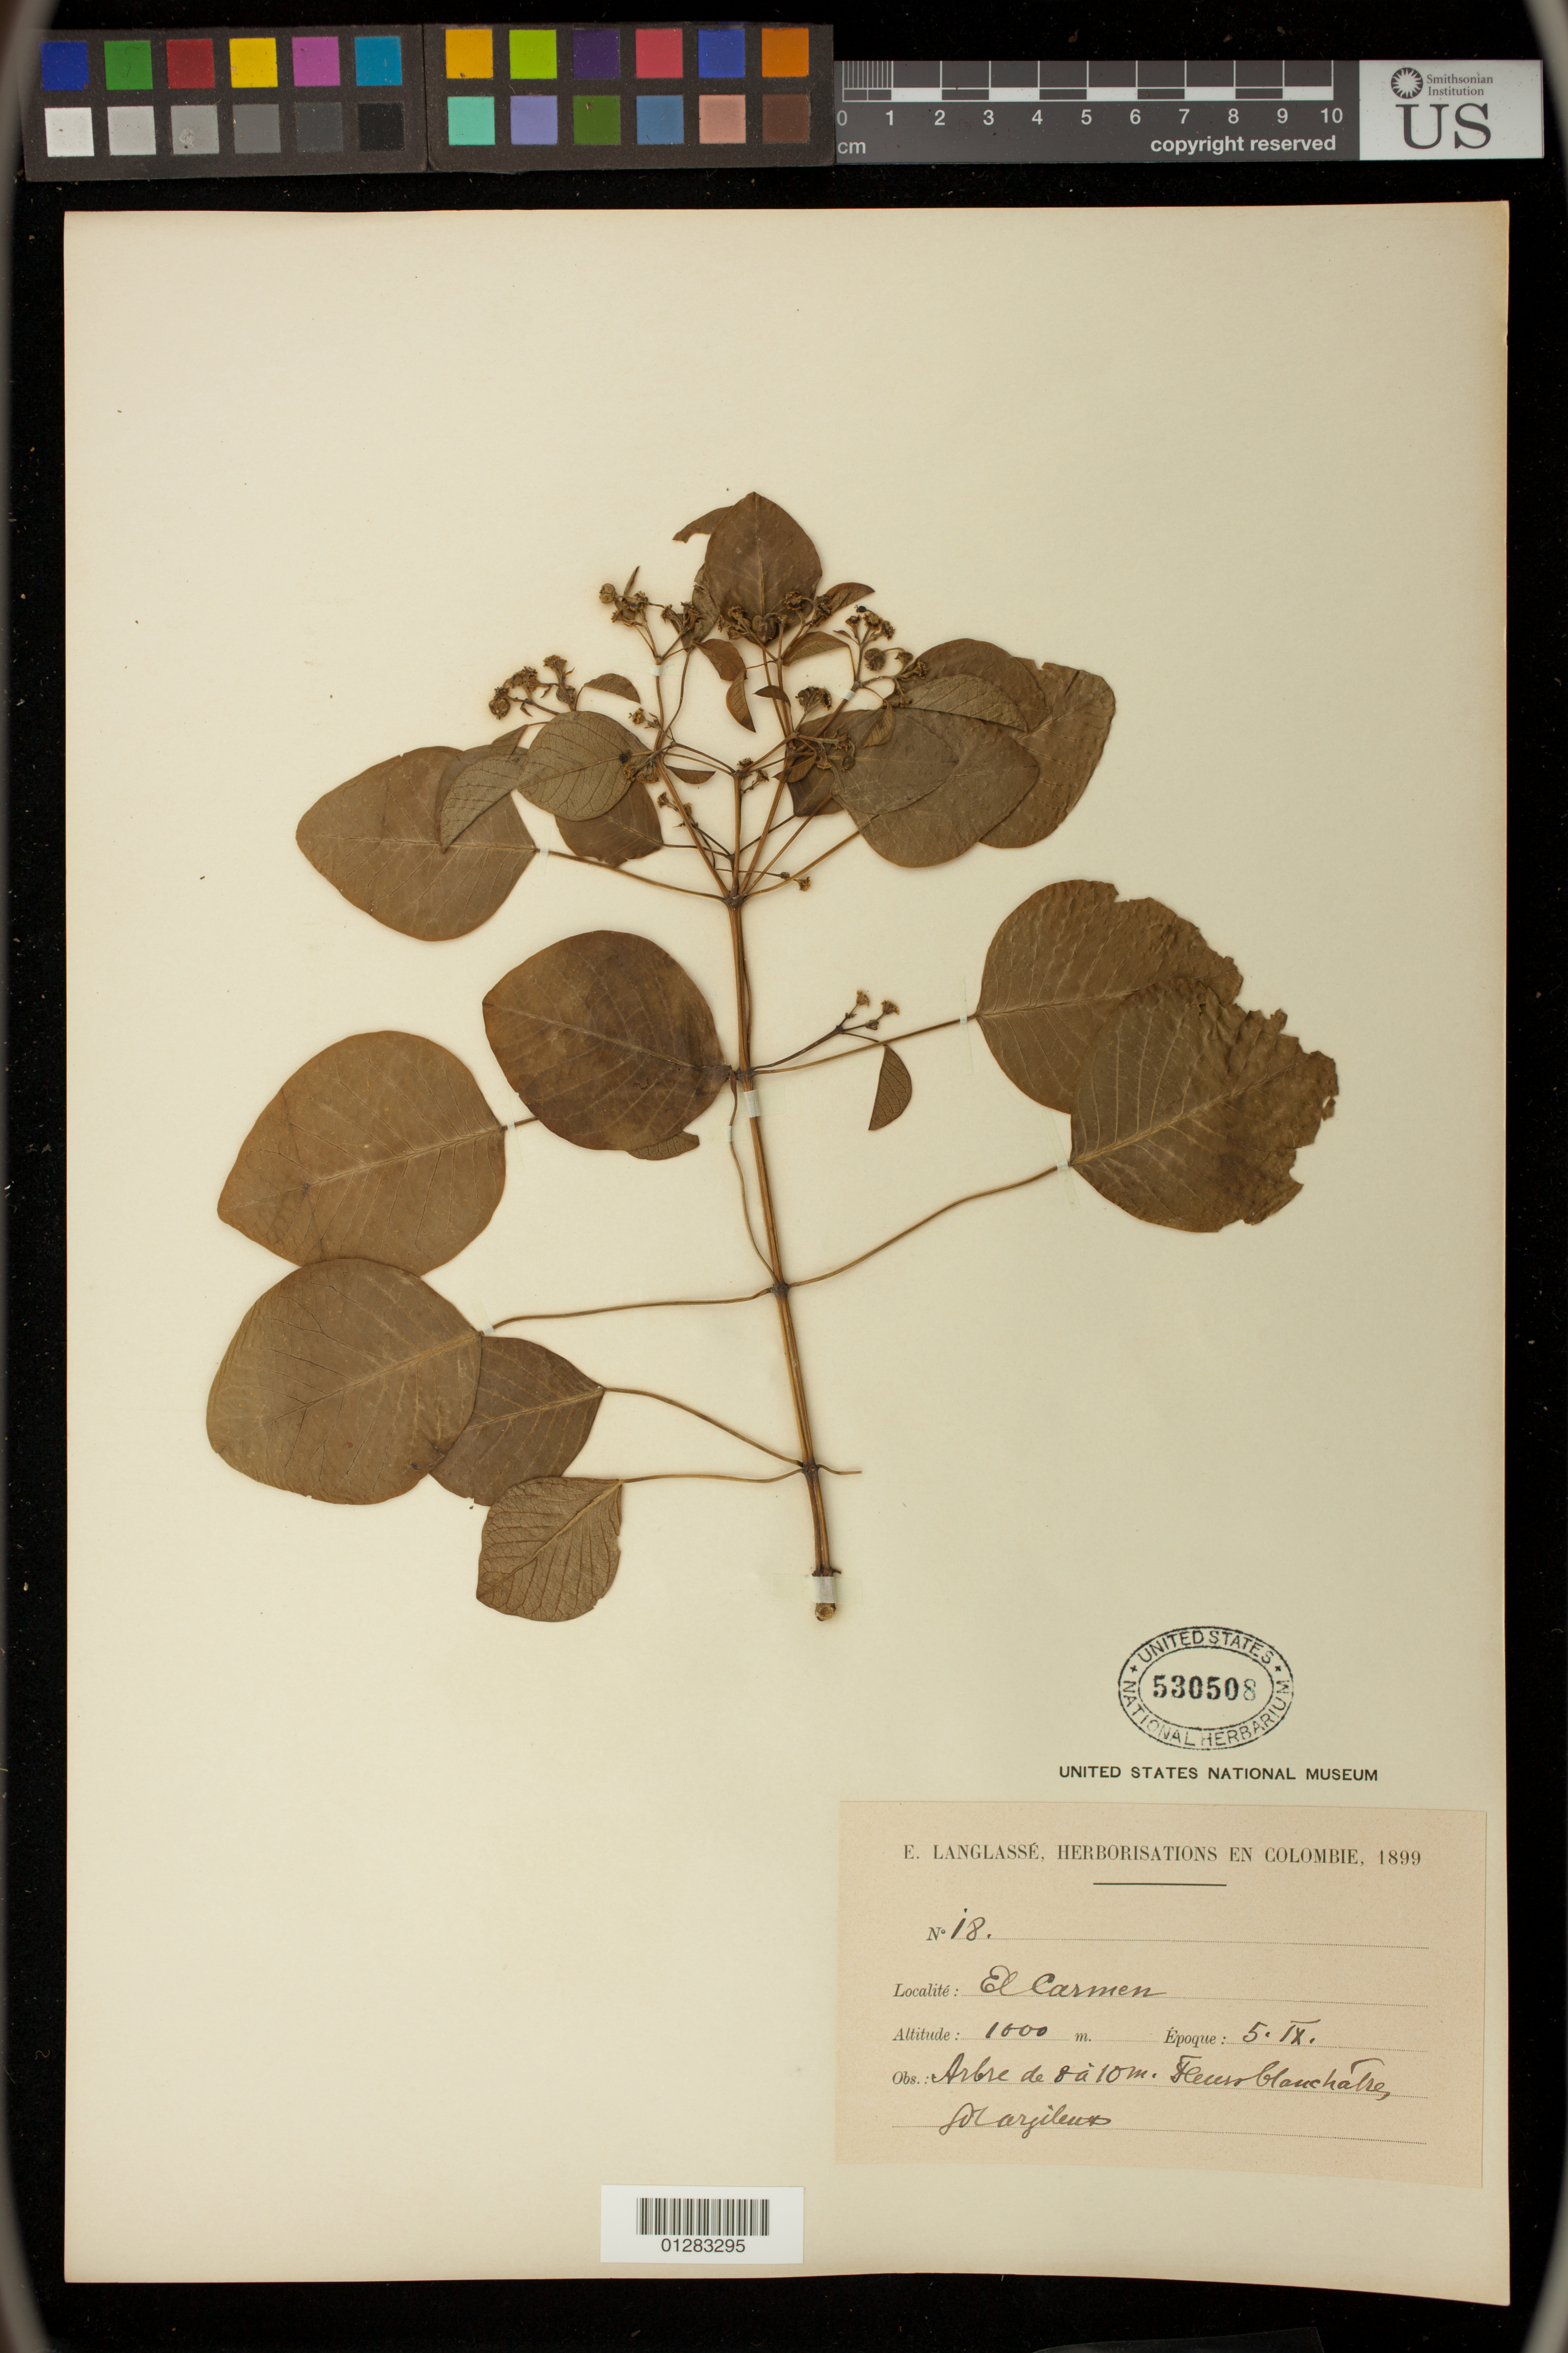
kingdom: Plantae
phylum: Tracheophyta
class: Magnoliopsida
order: Malpighiales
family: Euphorbiaceae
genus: Euphorbia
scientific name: Euphorbia cotinifolia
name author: L.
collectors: E. Langlassé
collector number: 18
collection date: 1899-09-05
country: Colombia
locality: El Carmen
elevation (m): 1000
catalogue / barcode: US 530508